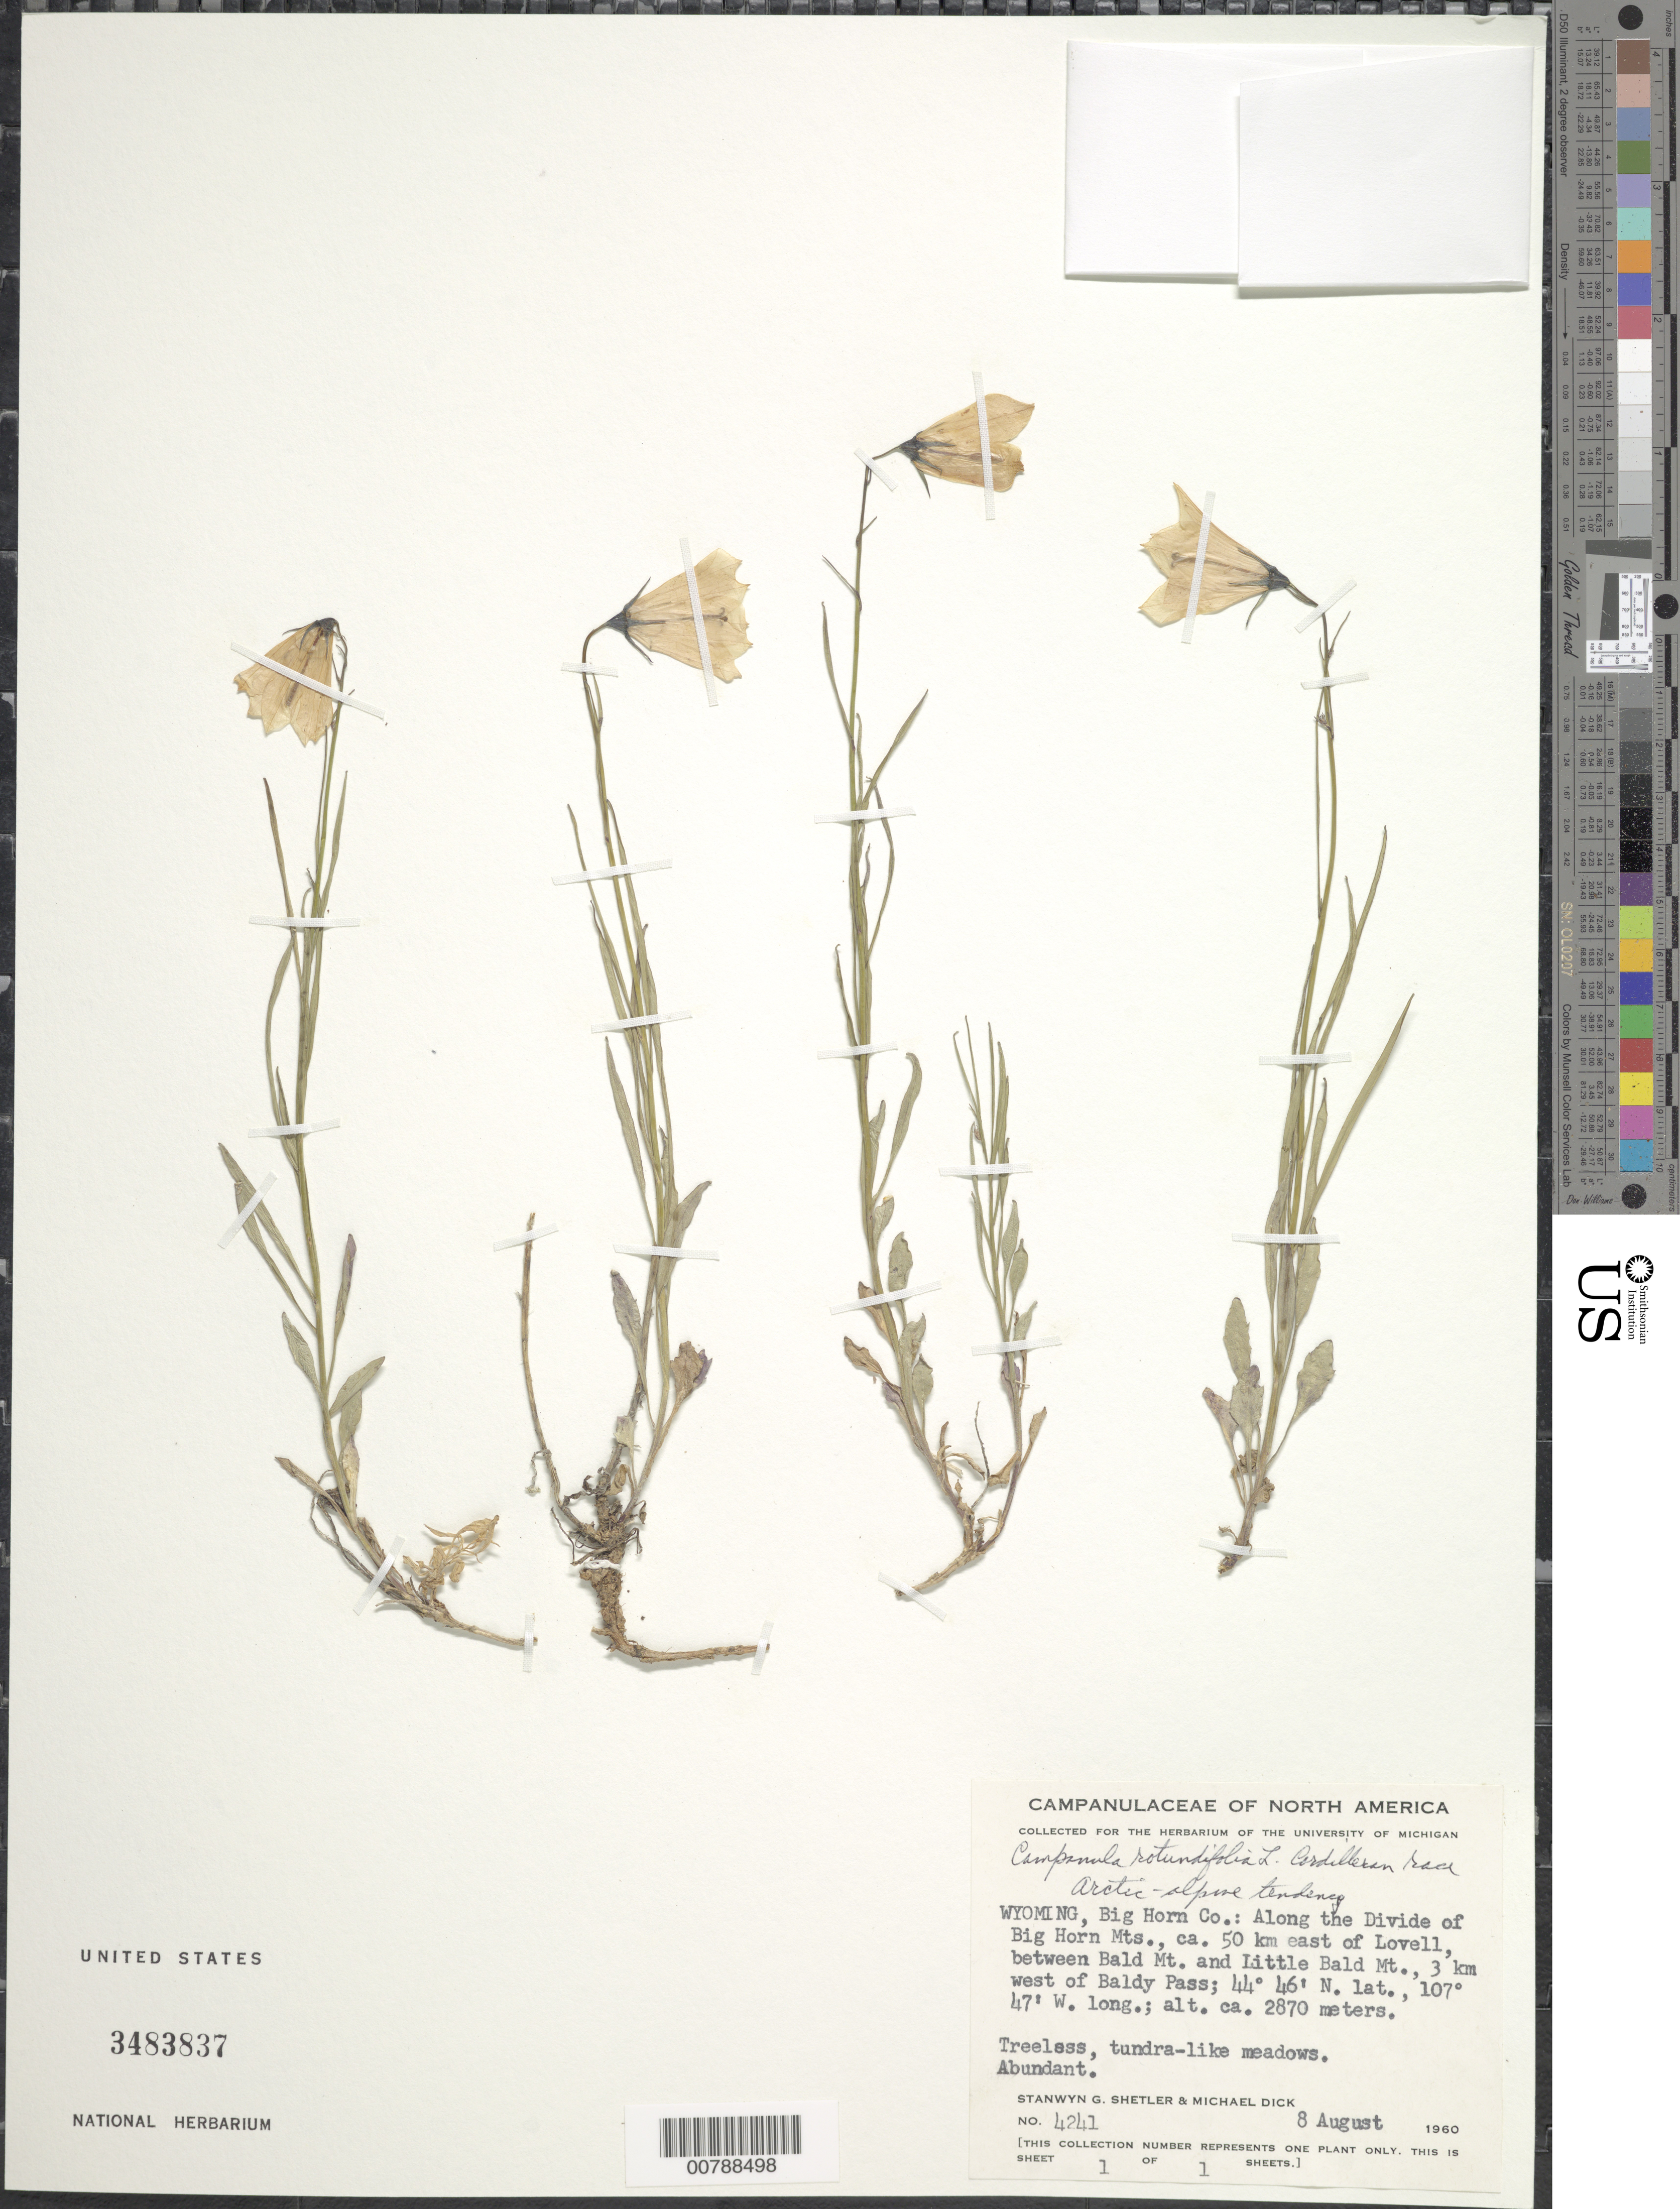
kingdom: Plantae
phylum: Tracheophyta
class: Magnoliopsida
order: Asterales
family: Campanulaceae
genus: Campanula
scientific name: Campanula rotundifolia L. Cordilleran race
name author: L.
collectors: S. Shetler & M. Dick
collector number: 4232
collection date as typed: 8 August 1960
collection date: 1960-08-08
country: United States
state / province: Wyoming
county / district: Big Horn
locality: Along the Divide of Big Horn Mts., ca. 50 km east of Lovell between Bald Mt. and Little Bald Mt., 3 km west of Baldy Pass.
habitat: Treeless, tundra-like meadows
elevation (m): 2870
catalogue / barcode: US 3483837